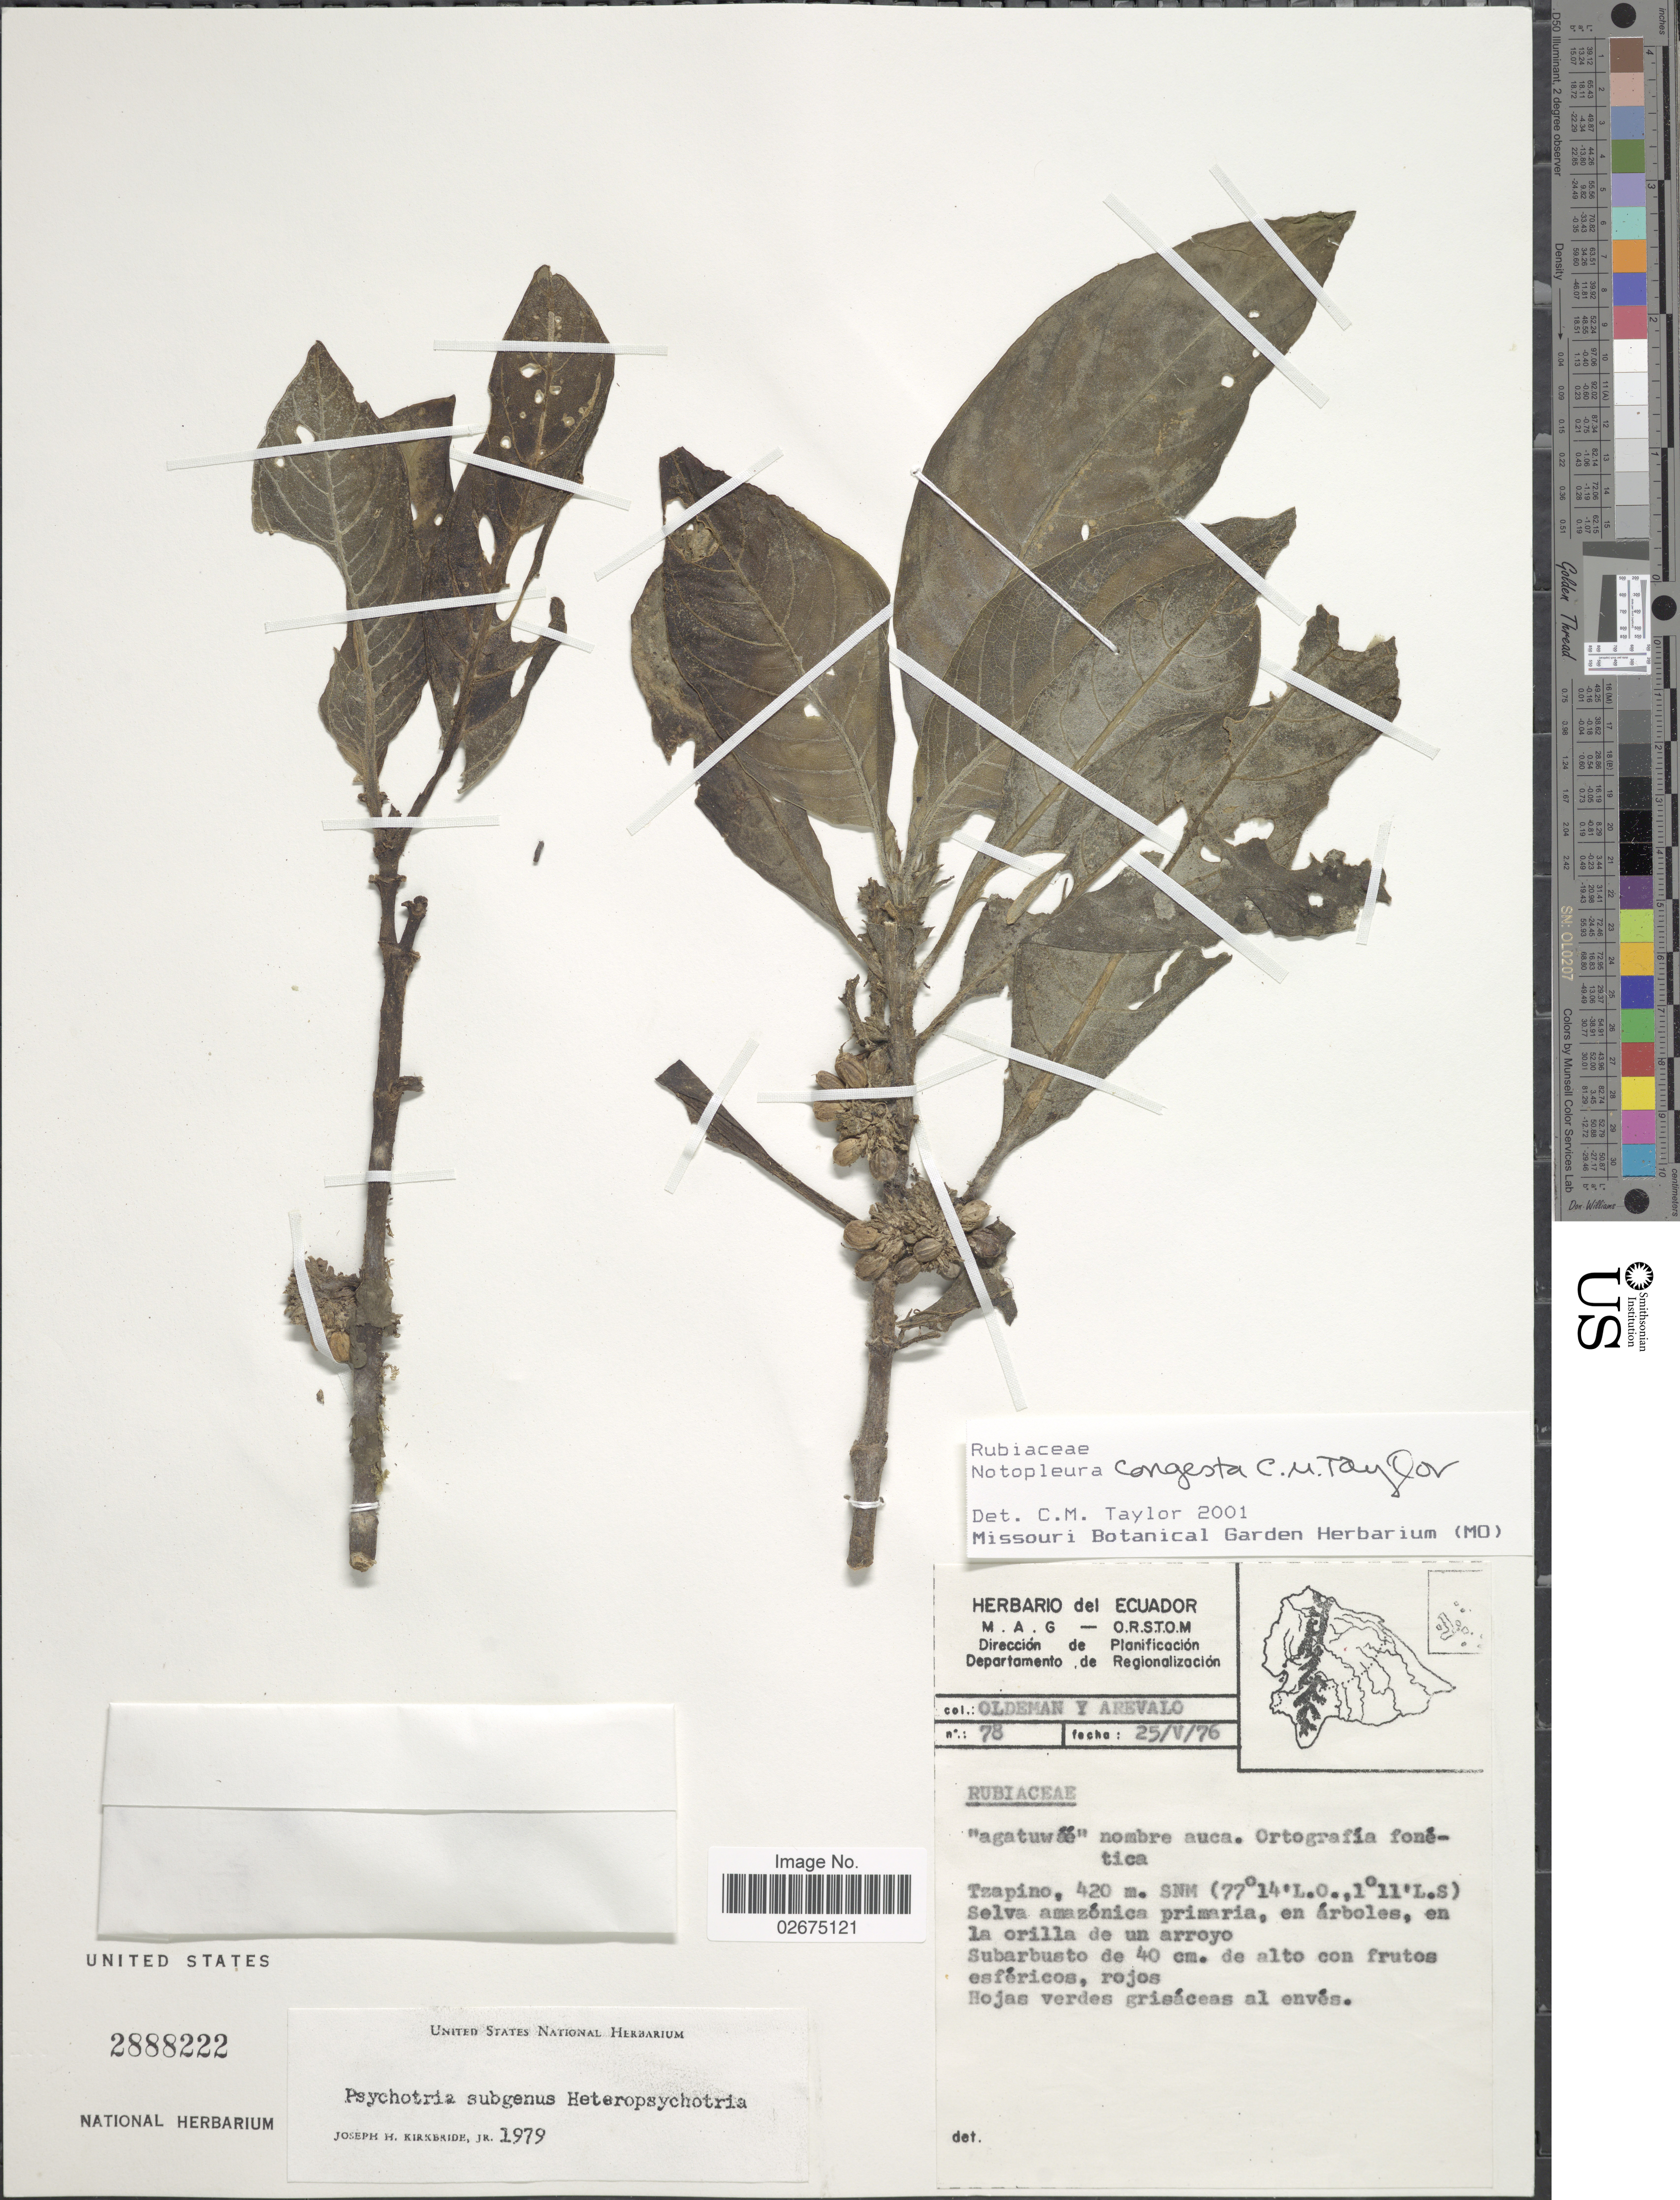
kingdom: Plantae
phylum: Tracheophyta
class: Magnoliopsida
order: Gentianales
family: Rubiaceae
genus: Notopleura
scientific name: Notopleura congesta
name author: C.M. Taylor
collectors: -- Oldeman & -. Arevalo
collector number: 78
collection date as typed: Transcribed d/m/y: 25/5/76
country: Ecuador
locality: Tzapino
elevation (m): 420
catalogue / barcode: US 2888222